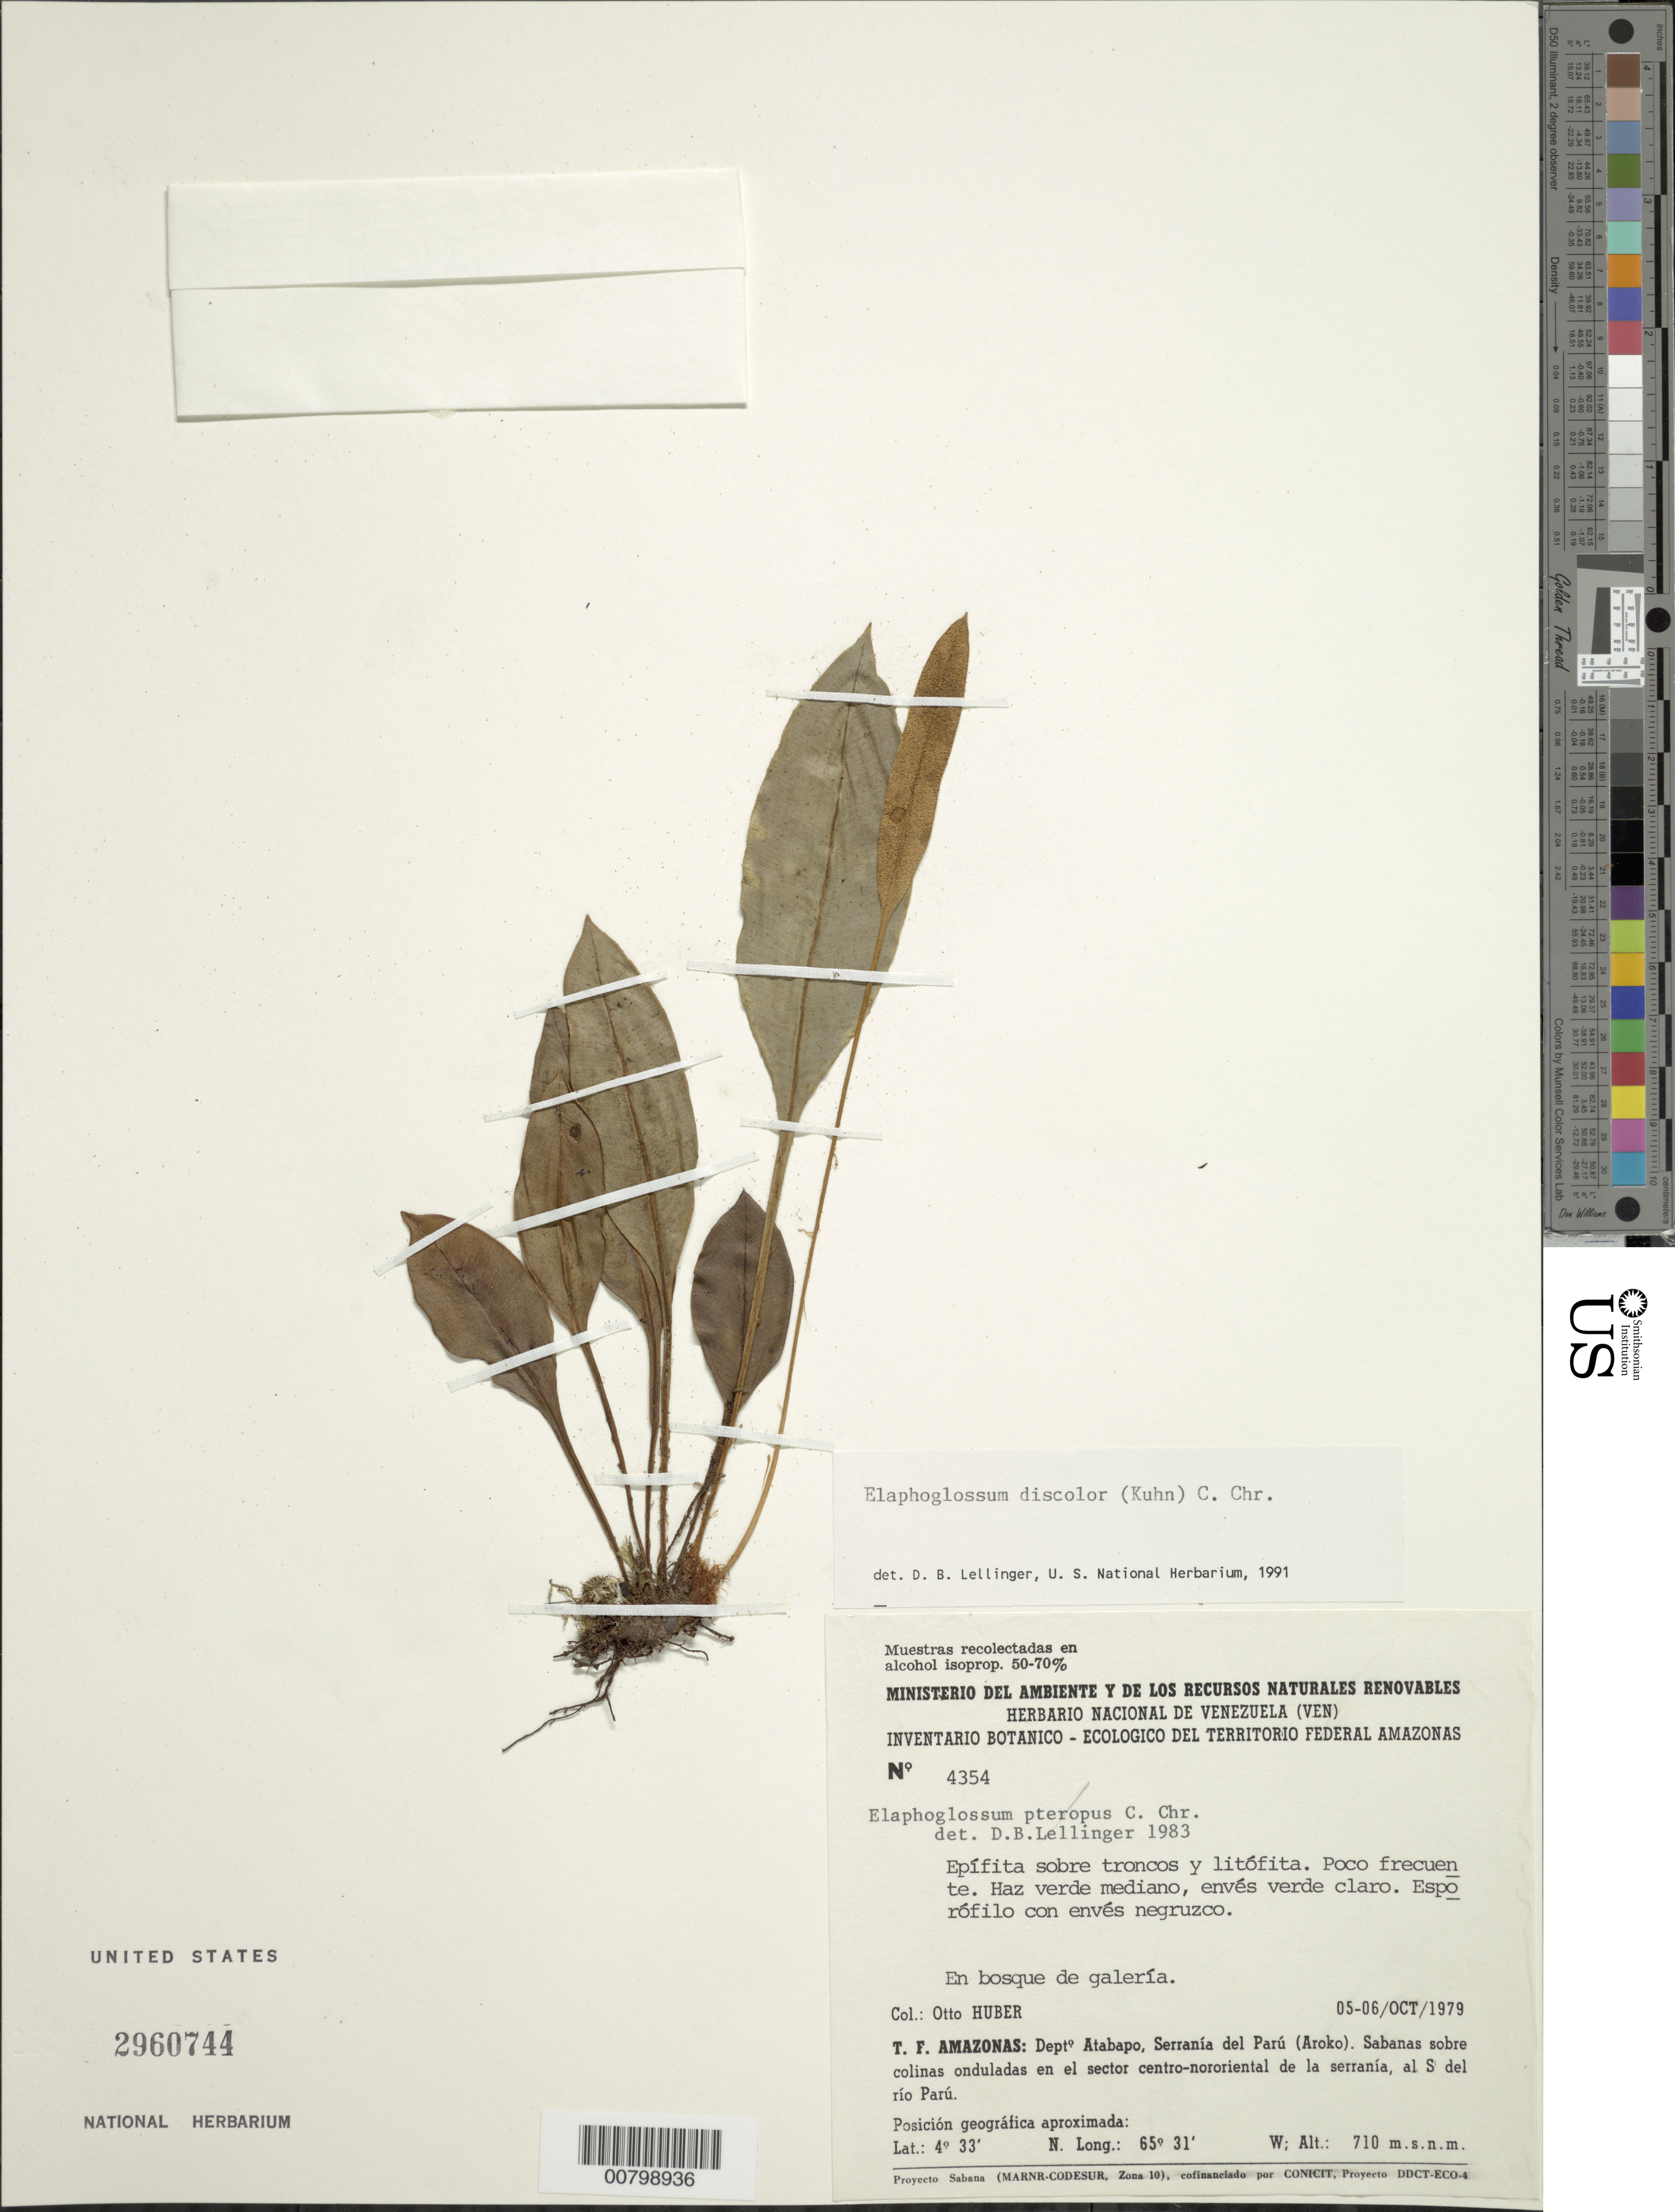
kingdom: Plantae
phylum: Tracheophyta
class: Polypodiopsida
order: Polypodiales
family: Dryopteridaceae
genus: Elaphoglossum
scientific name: Elaphoglossum discolor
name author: (Kuhn) C. Chr.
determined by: Lellinger, David B., (BOT), Smithsonian Institution - National Museum of Natural History (UNITED STATES)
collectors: O. Huber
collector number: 4354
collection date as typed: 5-Oct-79 to 6-Oct-79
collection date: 1979-10-05/1979-10-06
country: Venezuela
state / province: Amazonas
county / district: Atabapo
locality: Serranía del Parú (Aroko), S del Río Parú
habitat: Bosque de galería; sobre troncos y litófita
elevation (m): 710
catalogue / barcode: US 2960744